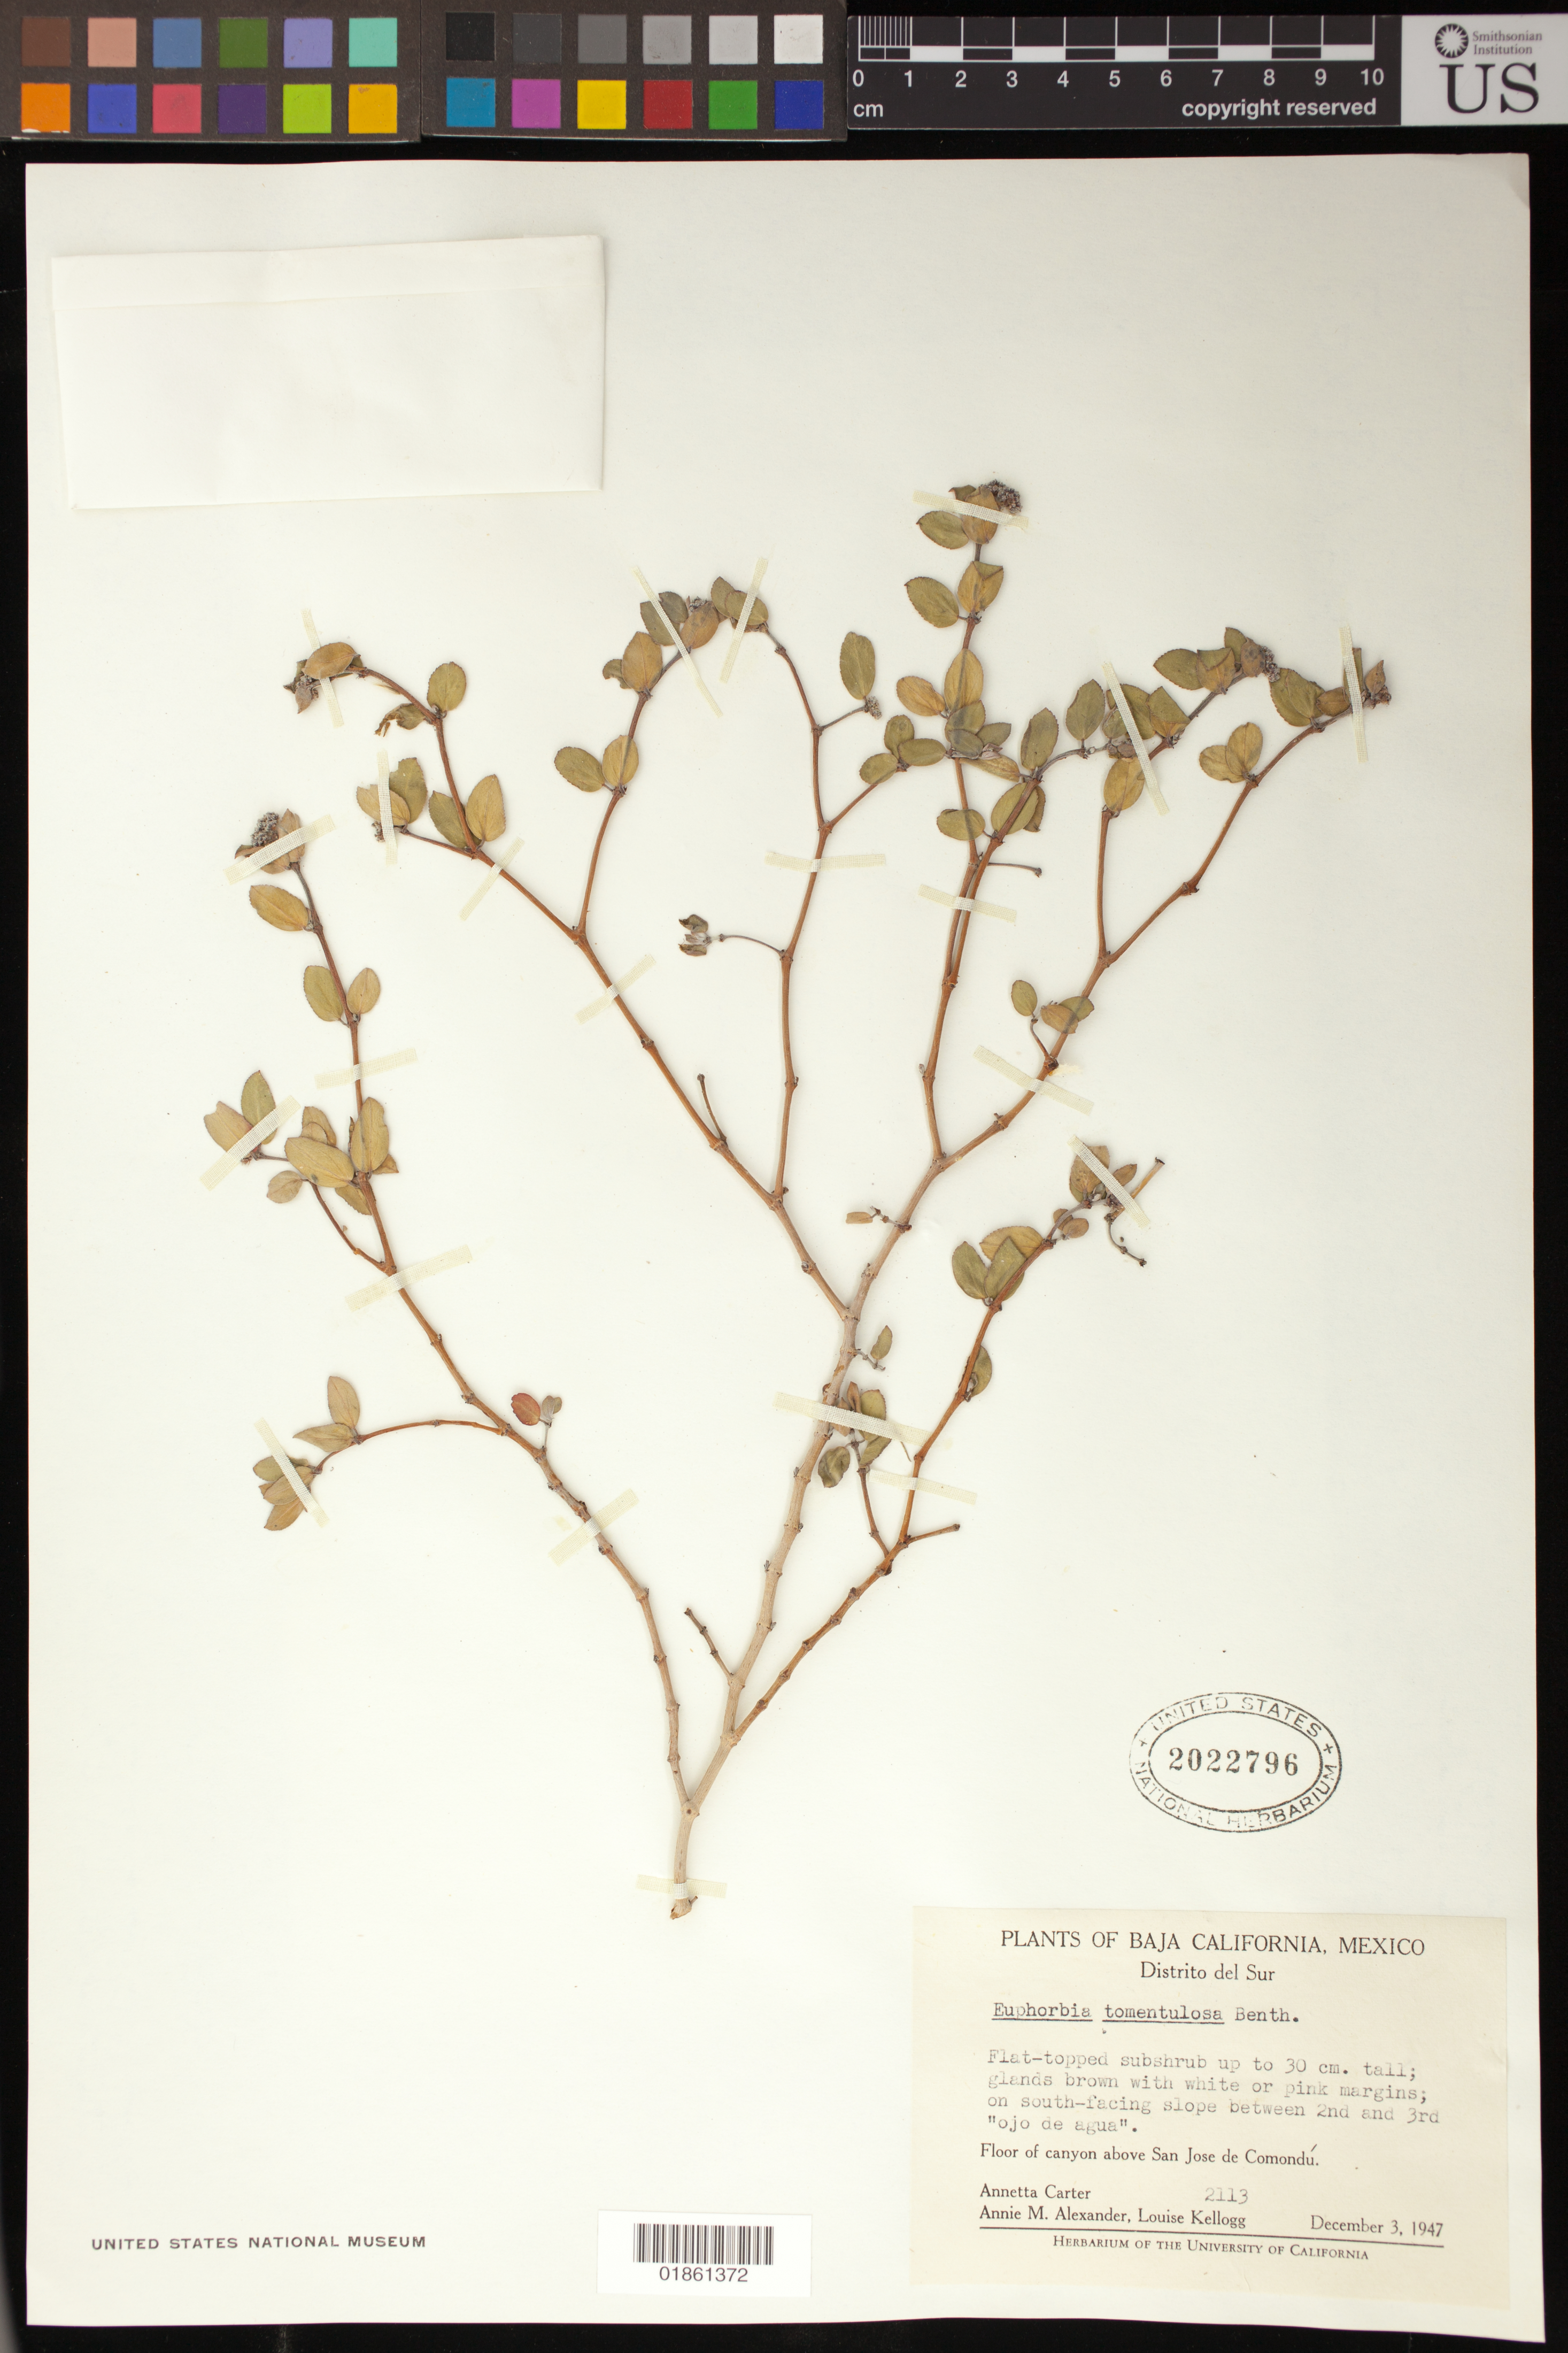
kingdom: Plantae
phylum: Tracheophyta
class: Magnoliopsida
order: Malpighiales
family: Euphorbiaceae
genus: Euphorbia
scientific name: Euphorbia tomentulosa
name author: S. Watson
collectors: A. M. Carter, A. M. Alexander & L. Kellogg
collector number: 2113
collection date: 1947-12-03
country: Mexico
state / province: Baja California Sur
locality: Distrio del Sur; Floor of canyon above ; San Jose Comondu.; On south facing slope between 2nd and 3rd "ojo de agua"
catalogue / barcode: US 2022796